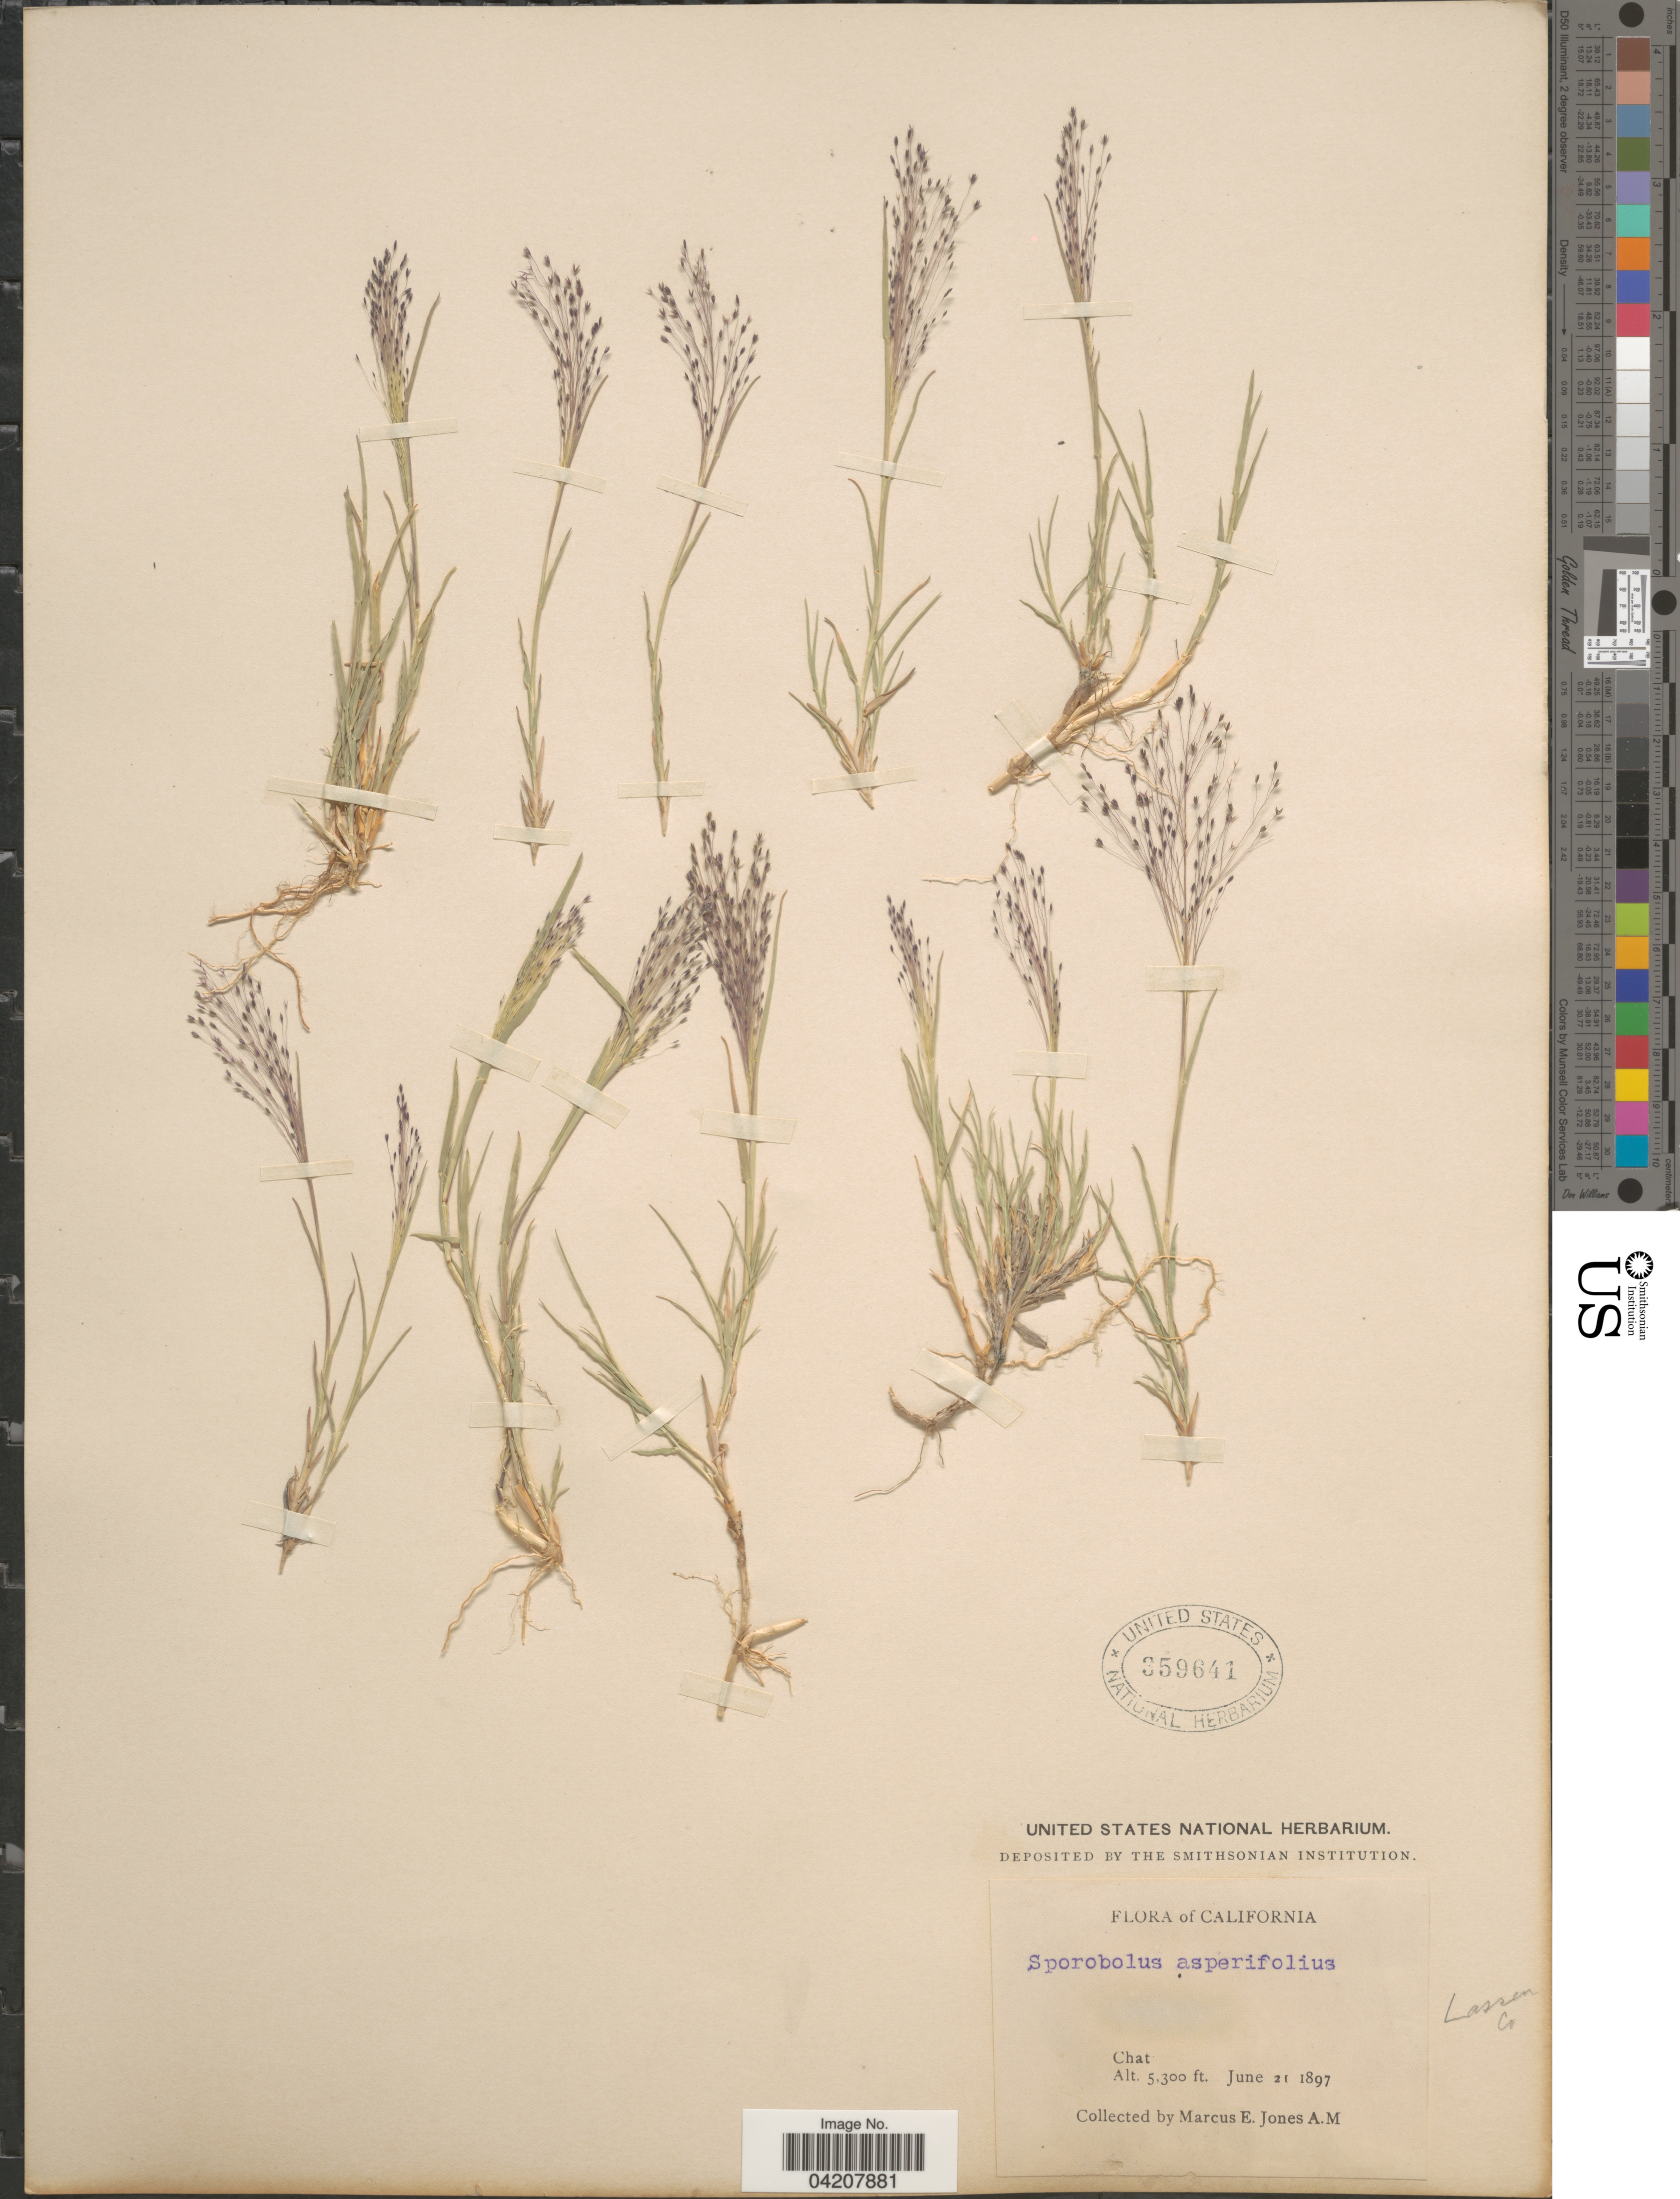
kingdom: Plantae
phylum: Tracheophyta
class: Liliopsida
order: Poales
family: Poaceae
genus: Muhlenbergia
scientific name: Muhlenbergia asperifolia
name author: (Nees & Meyen ex Trin.) Parodi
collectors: M. E. Jones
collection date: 1897-06-21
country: United States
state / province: California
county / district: Lassen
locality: Chat. Lassen Co.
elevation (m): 1615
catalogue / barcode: US 359641